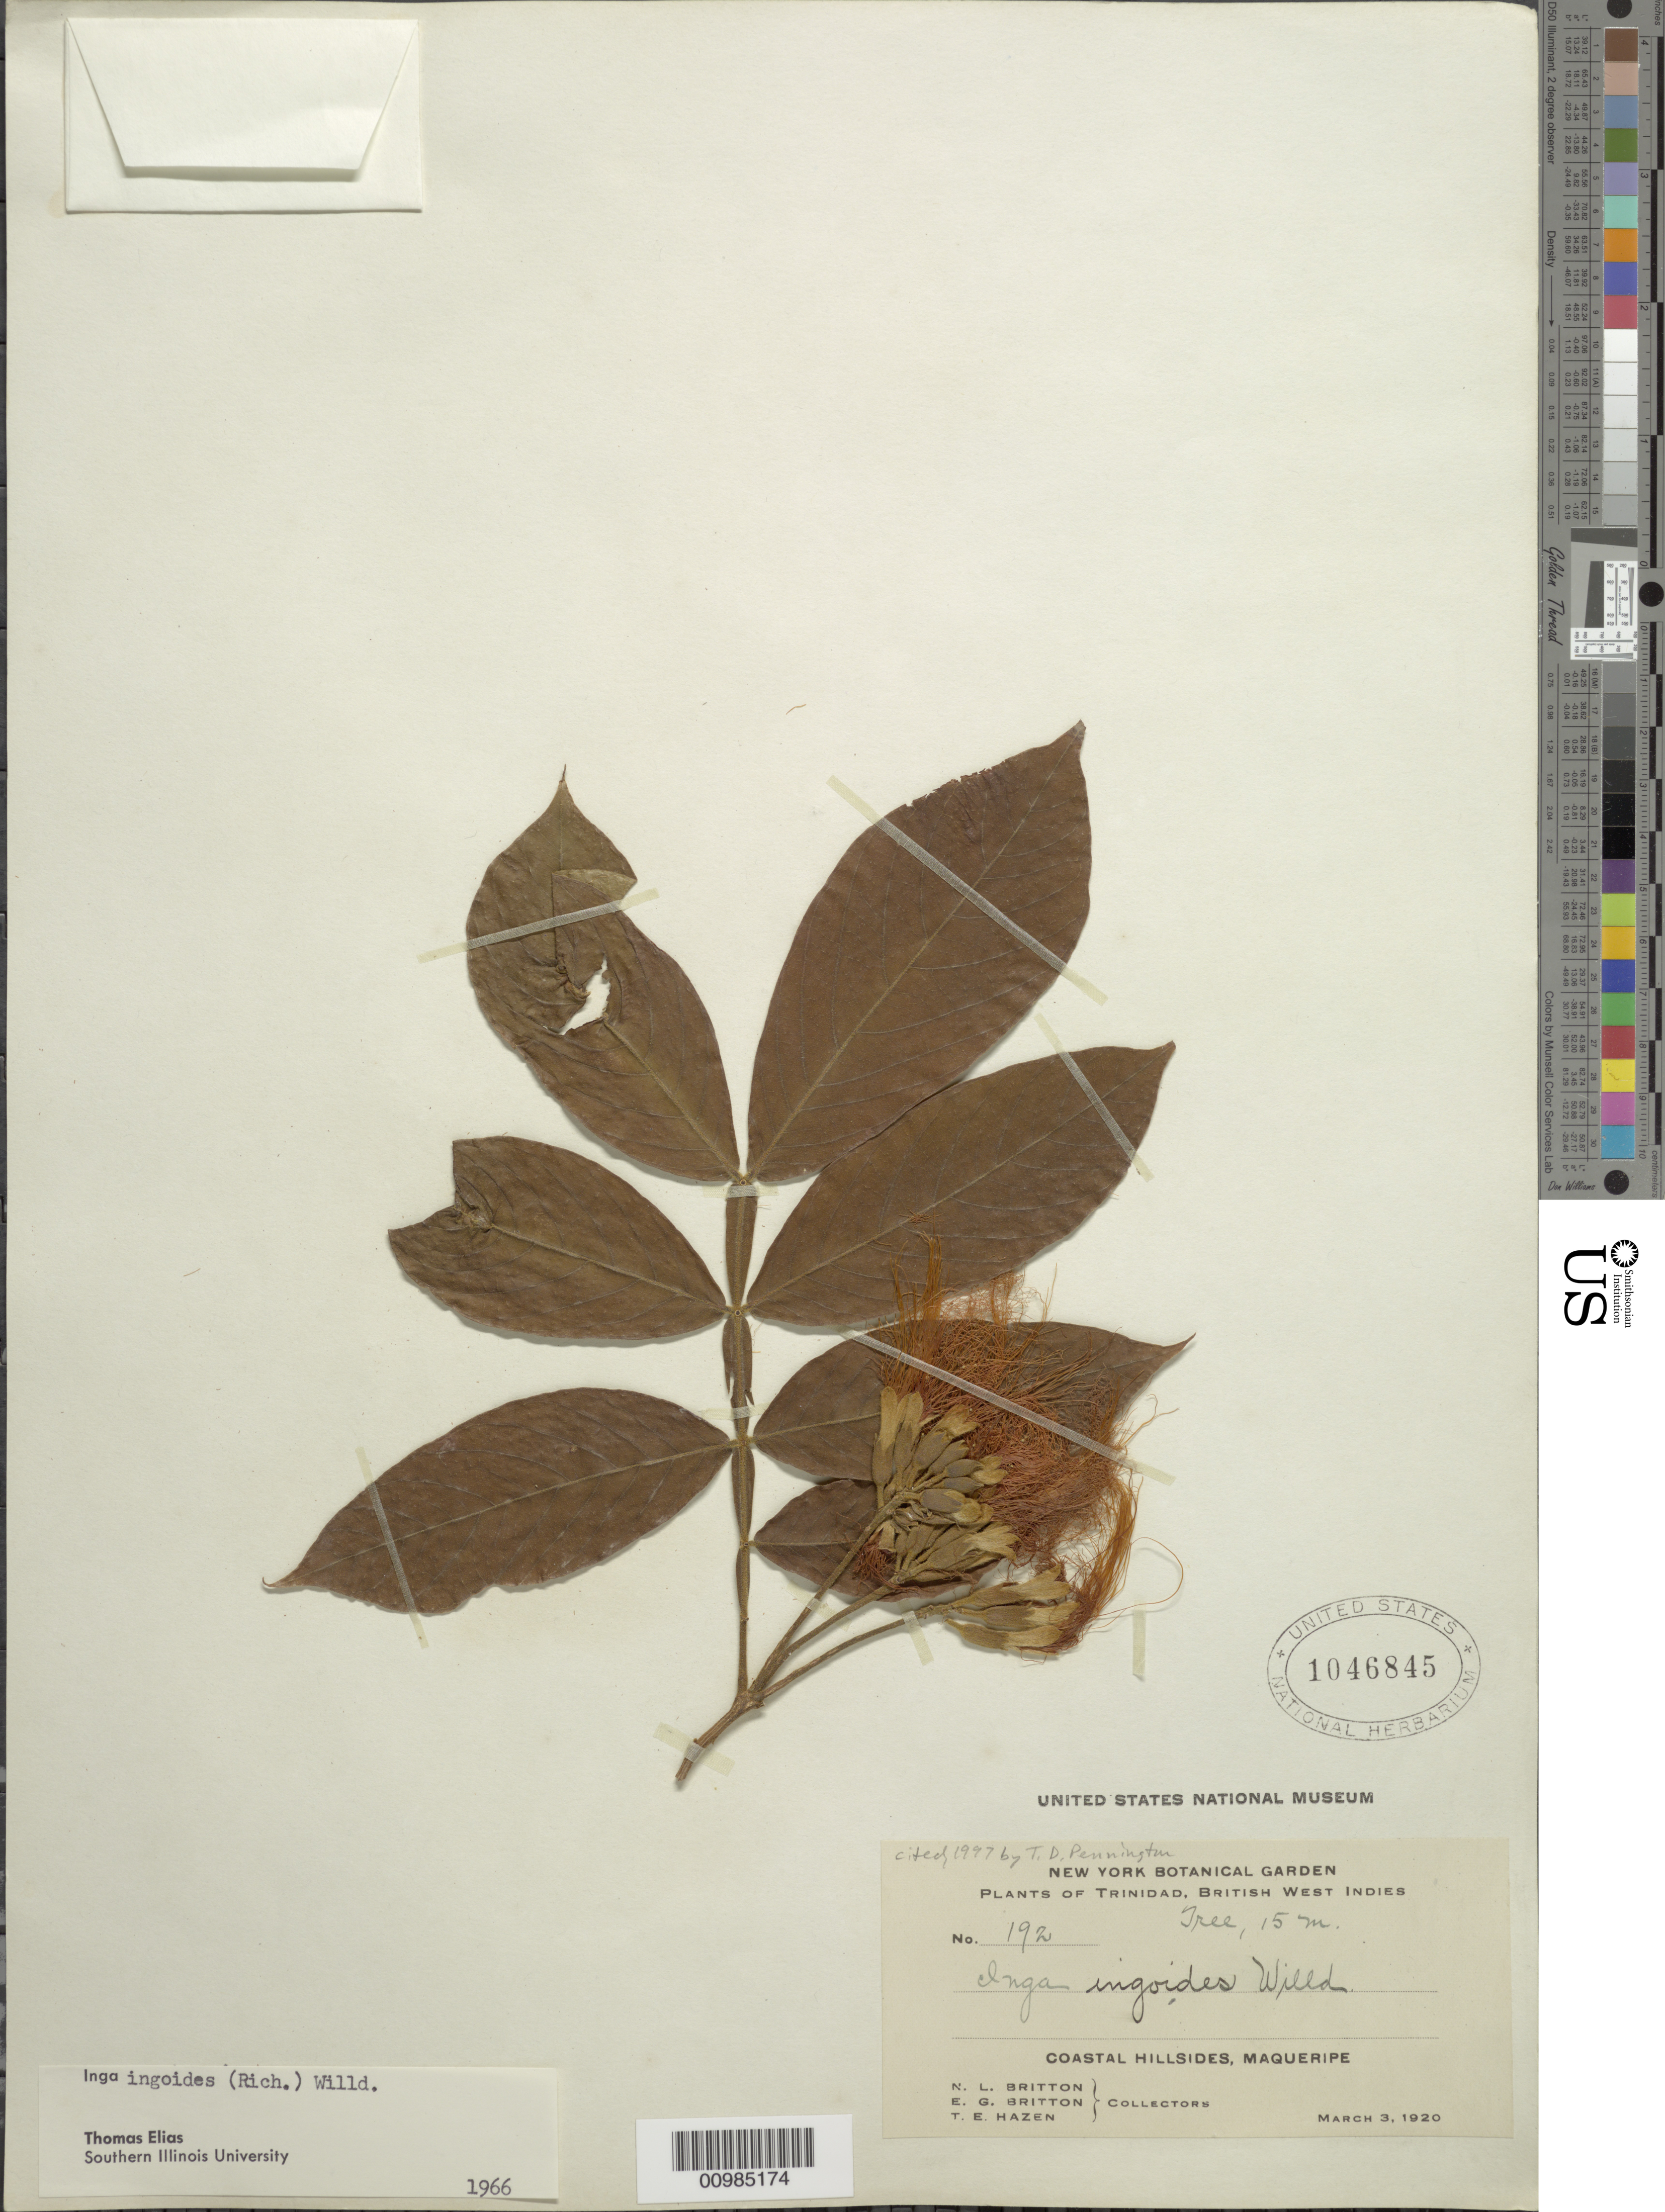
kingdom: Plantae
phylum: Tracheophyta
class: Magnoliopsida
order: Fabales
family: Fabaceae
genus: Inga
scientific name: Inga ingoides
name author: (Rich.) Willd.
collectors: N. Britton, E. G. Britton & T. E. Hazen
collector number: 192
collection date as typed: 03 Mar 1920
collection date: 1920-03-03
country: Trinidad and Tobago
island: Trinidad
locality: Maqueripe, coastal hillsides.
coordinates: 0 N, 0 E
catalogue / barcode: US 1046845